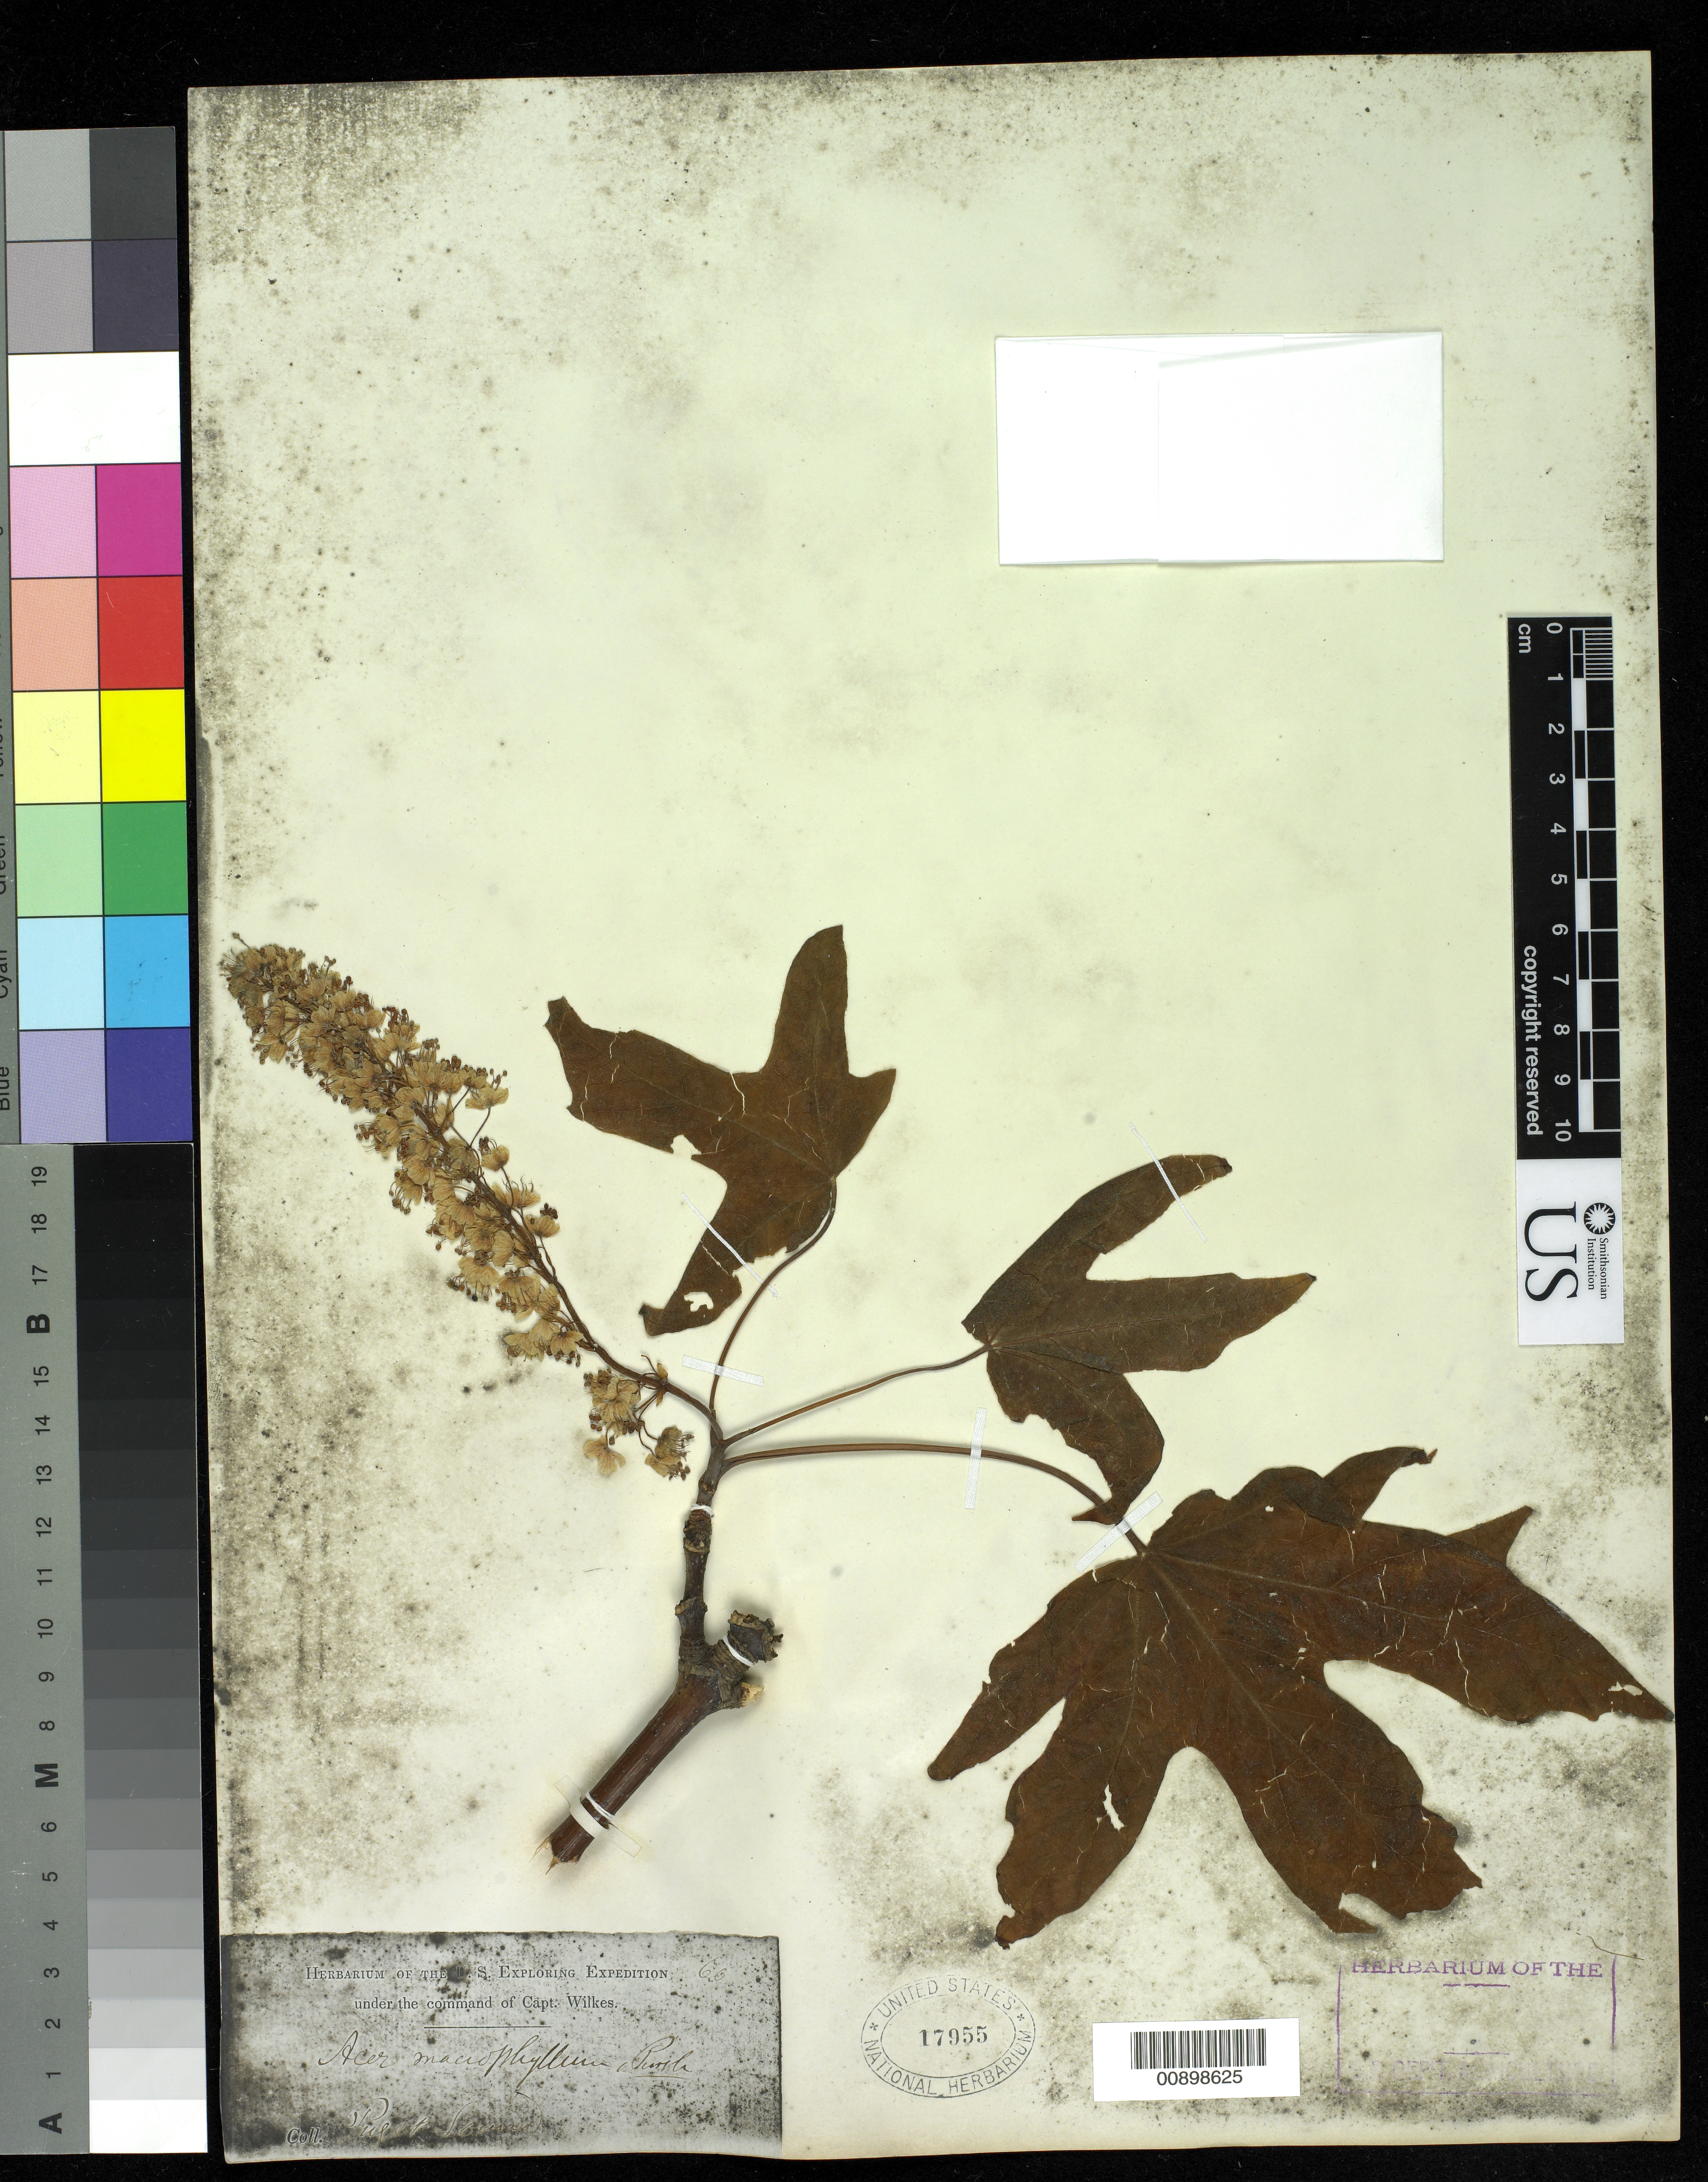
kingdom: Plantae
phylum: Tracheophyta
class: Magnoliopsida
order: Sapindales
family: Sapindaceae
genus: Acer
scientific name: Acer macrophyllum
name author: Pursh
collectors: Wilkes Explor. Exped.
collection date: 1838/1842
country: United States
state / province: Washington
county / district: King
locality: Puget Sound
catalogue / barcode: US 17955